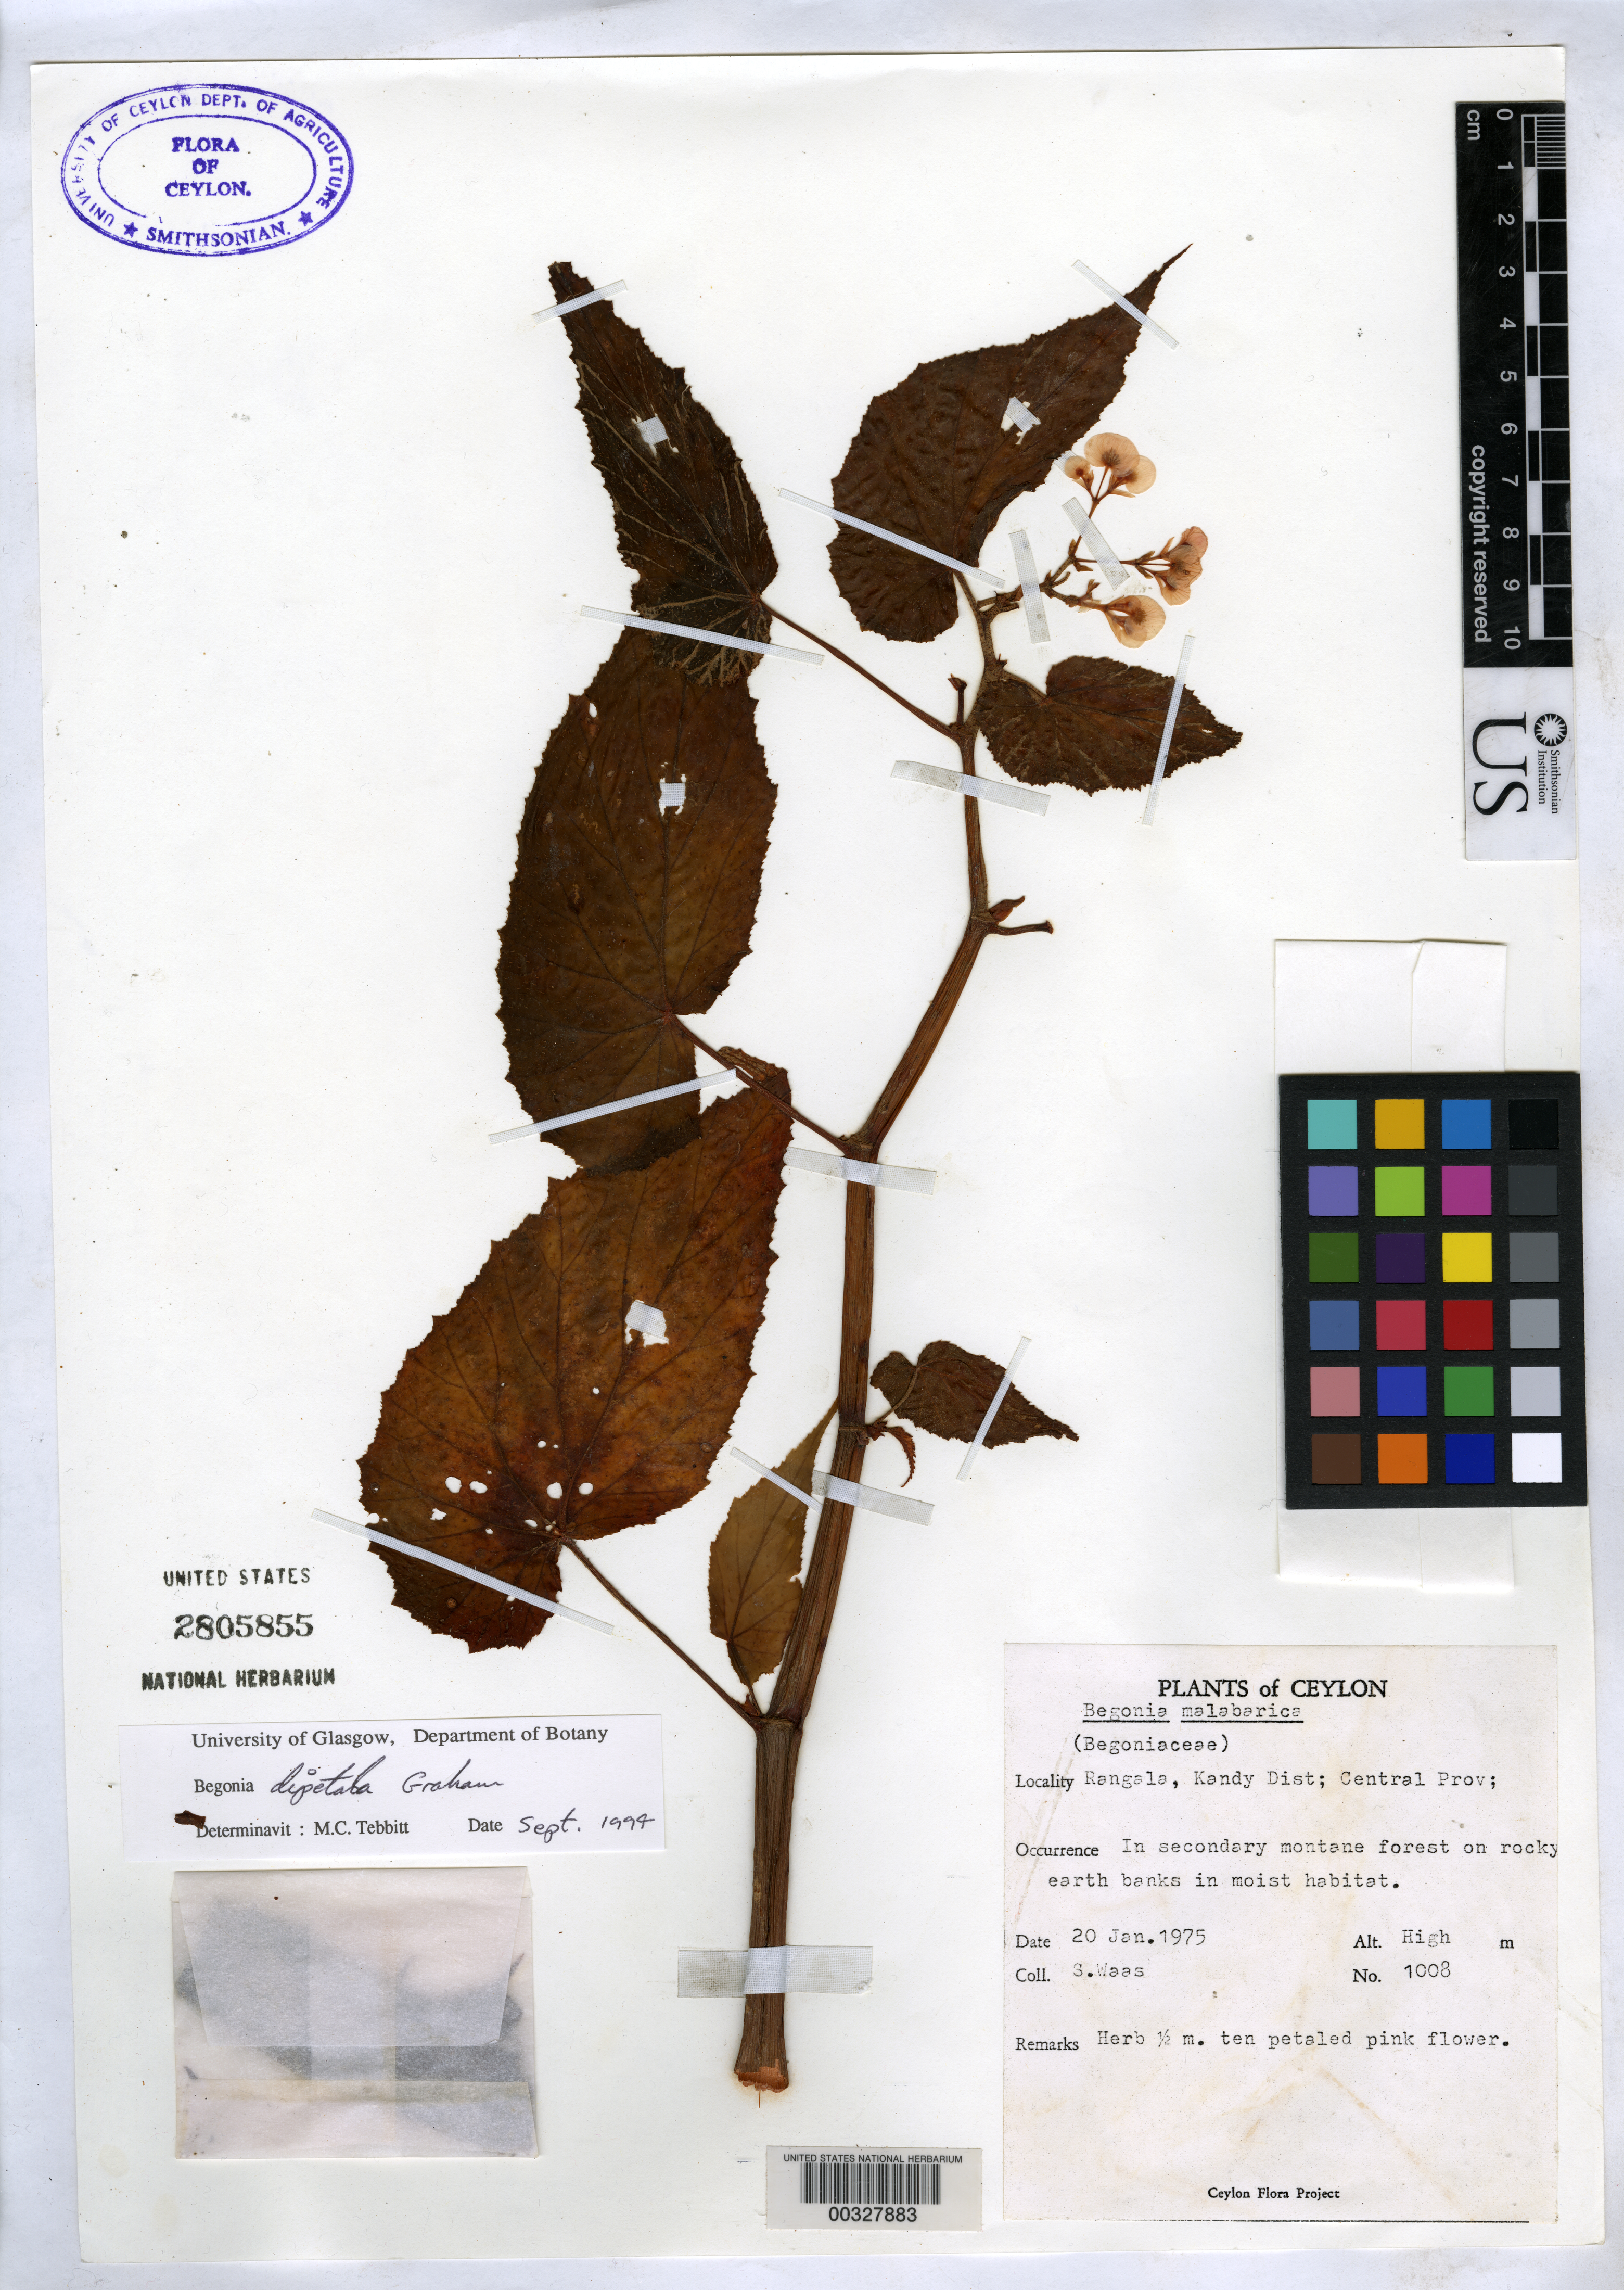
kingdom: Plantae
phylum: Tracheophyta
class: Magnoliopsida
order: Cucurbitales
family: Begoniaceae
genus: Begonia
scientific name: Begonia dipetala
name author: Graham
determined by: Tebbitt, M. C.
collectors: S. Waas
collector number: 1008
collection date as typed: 20 Jan 1975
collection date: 1975-01-20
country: Sri Lanka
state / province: Central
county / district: Kandy Dist.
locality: Rangala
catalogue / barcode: US 2805855